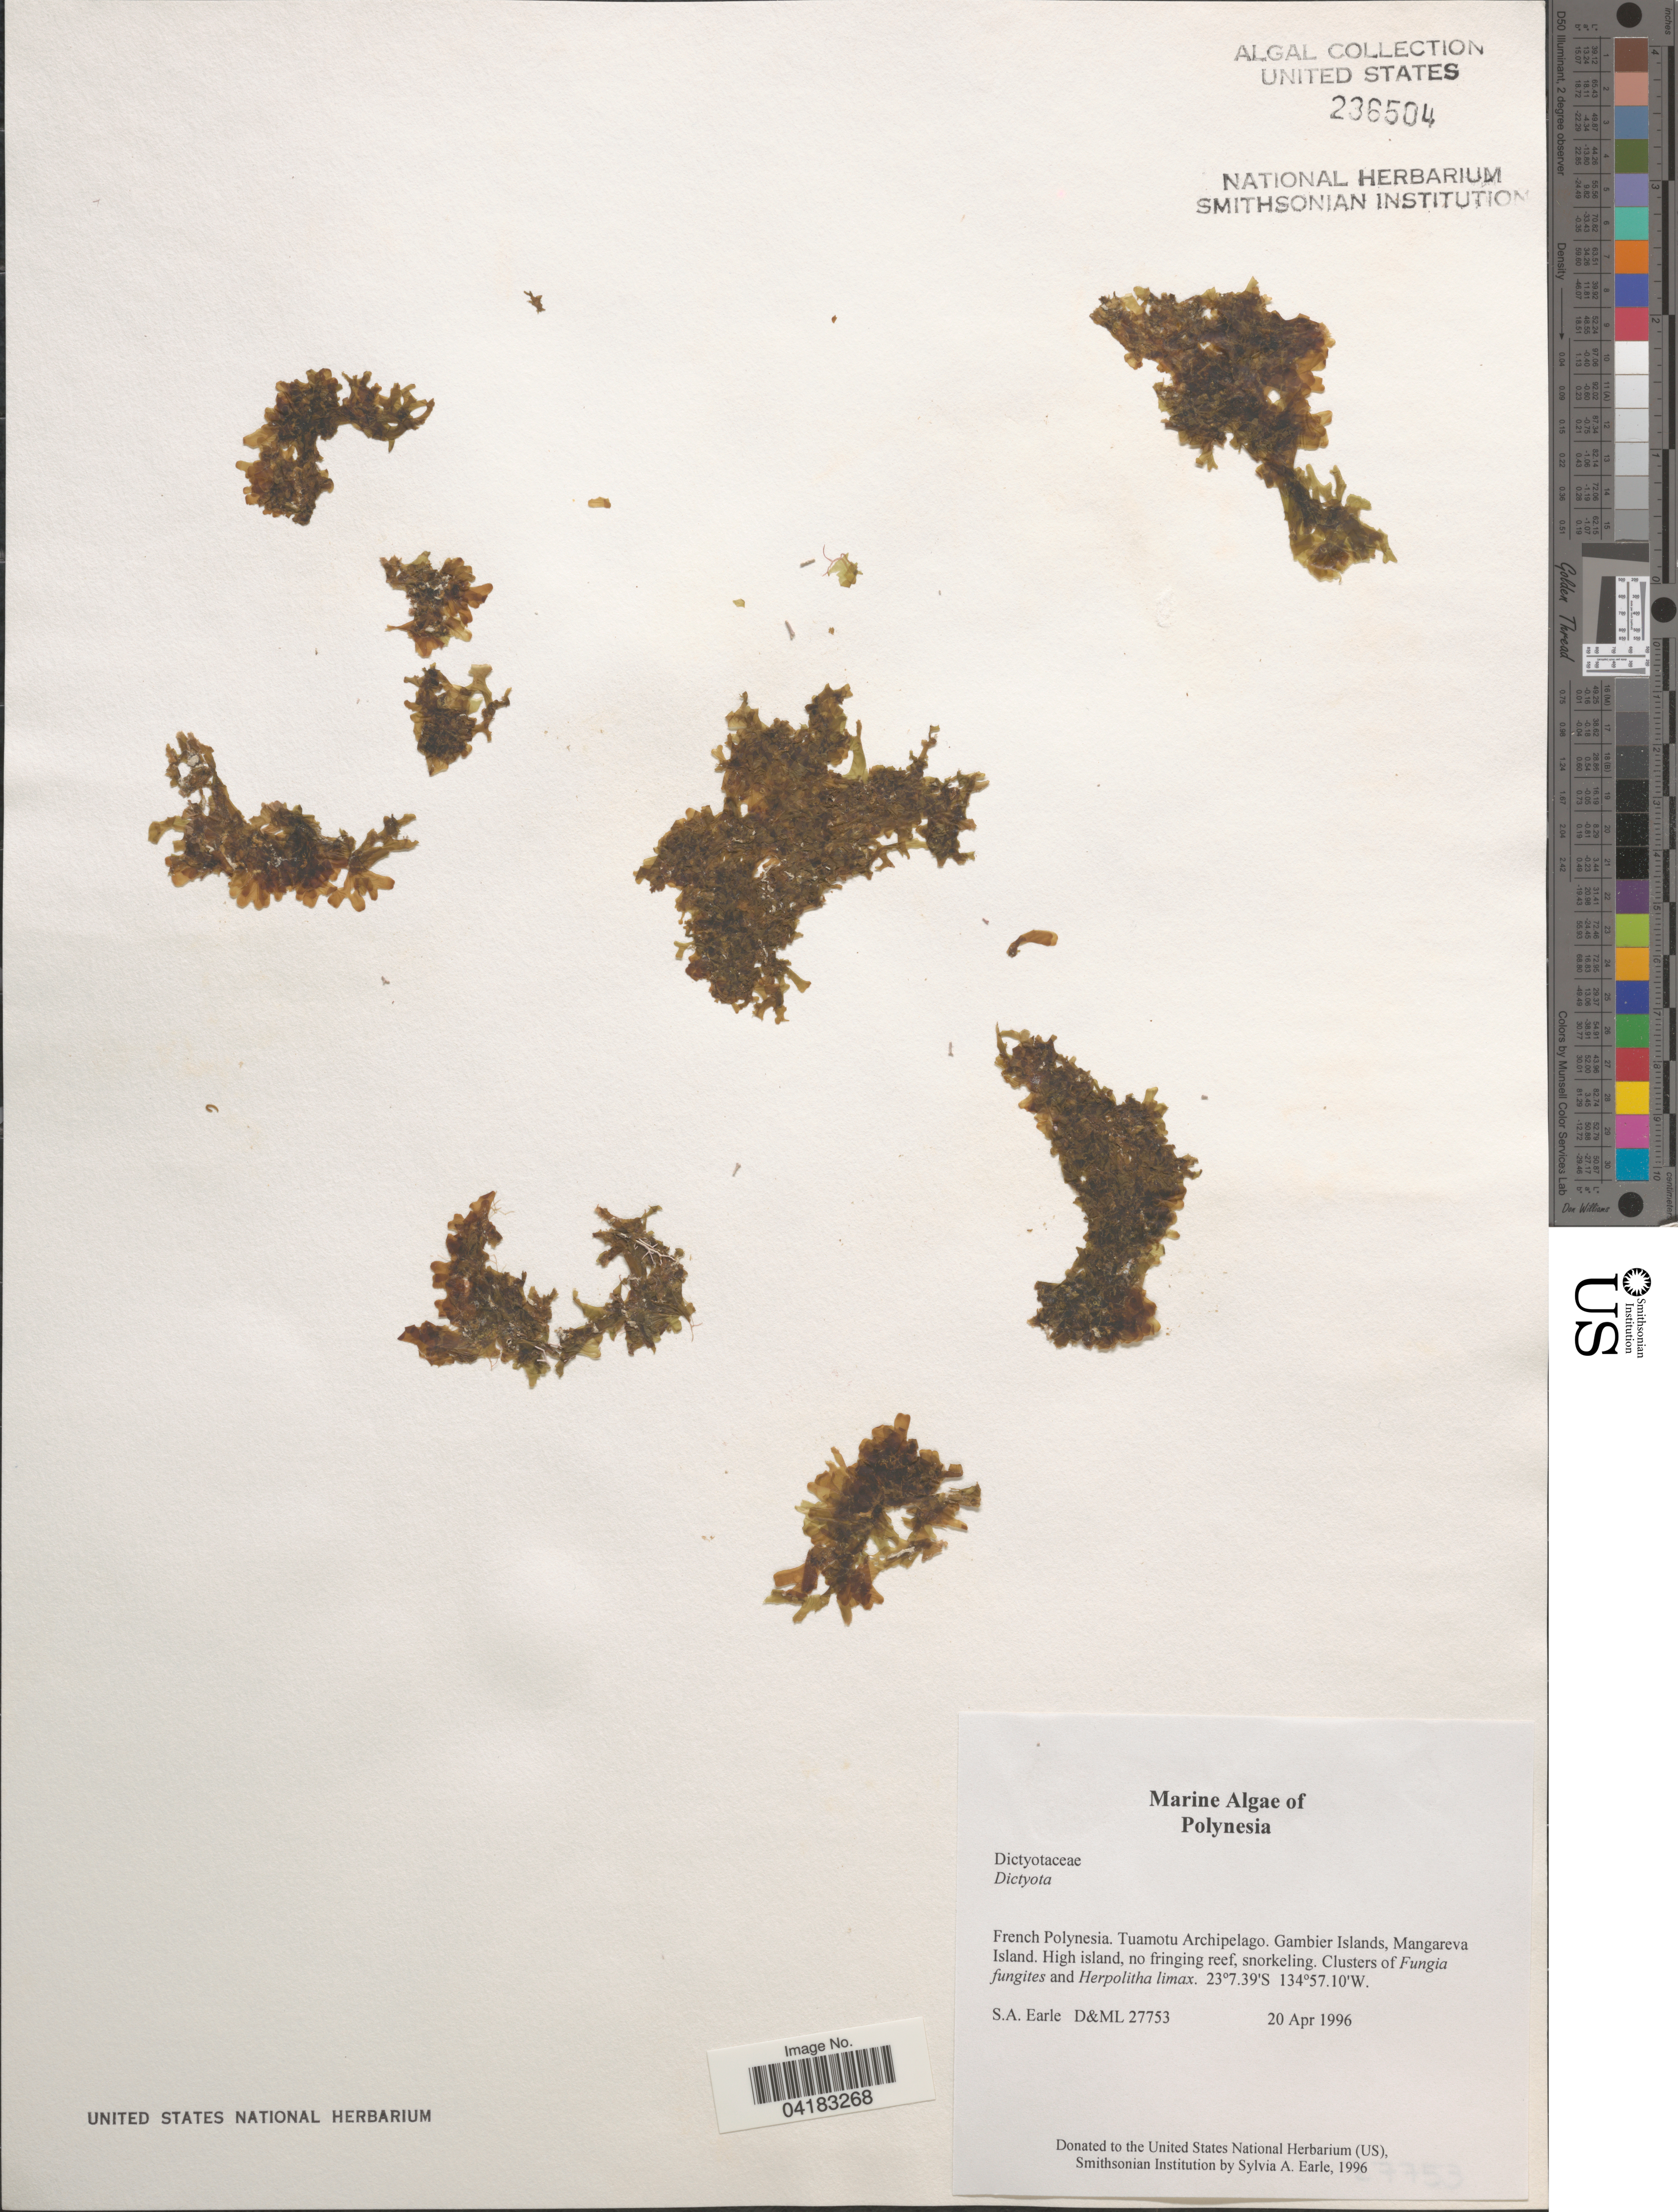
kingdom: Chromista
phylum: Ochrophyta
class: Phaeophyceae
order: Dictyotales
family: Dictyotaceae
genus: Dictyota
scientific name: Dictyota sp.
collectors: S. A. Earle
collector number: D&ML27753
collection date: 1996-04-20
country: French Polynesia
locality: Polynesia. Tuamotu Archipelago. Gambier Islands, Mangareva Island. High island, no fringing reef, snorkeling.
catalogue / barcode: US 236504